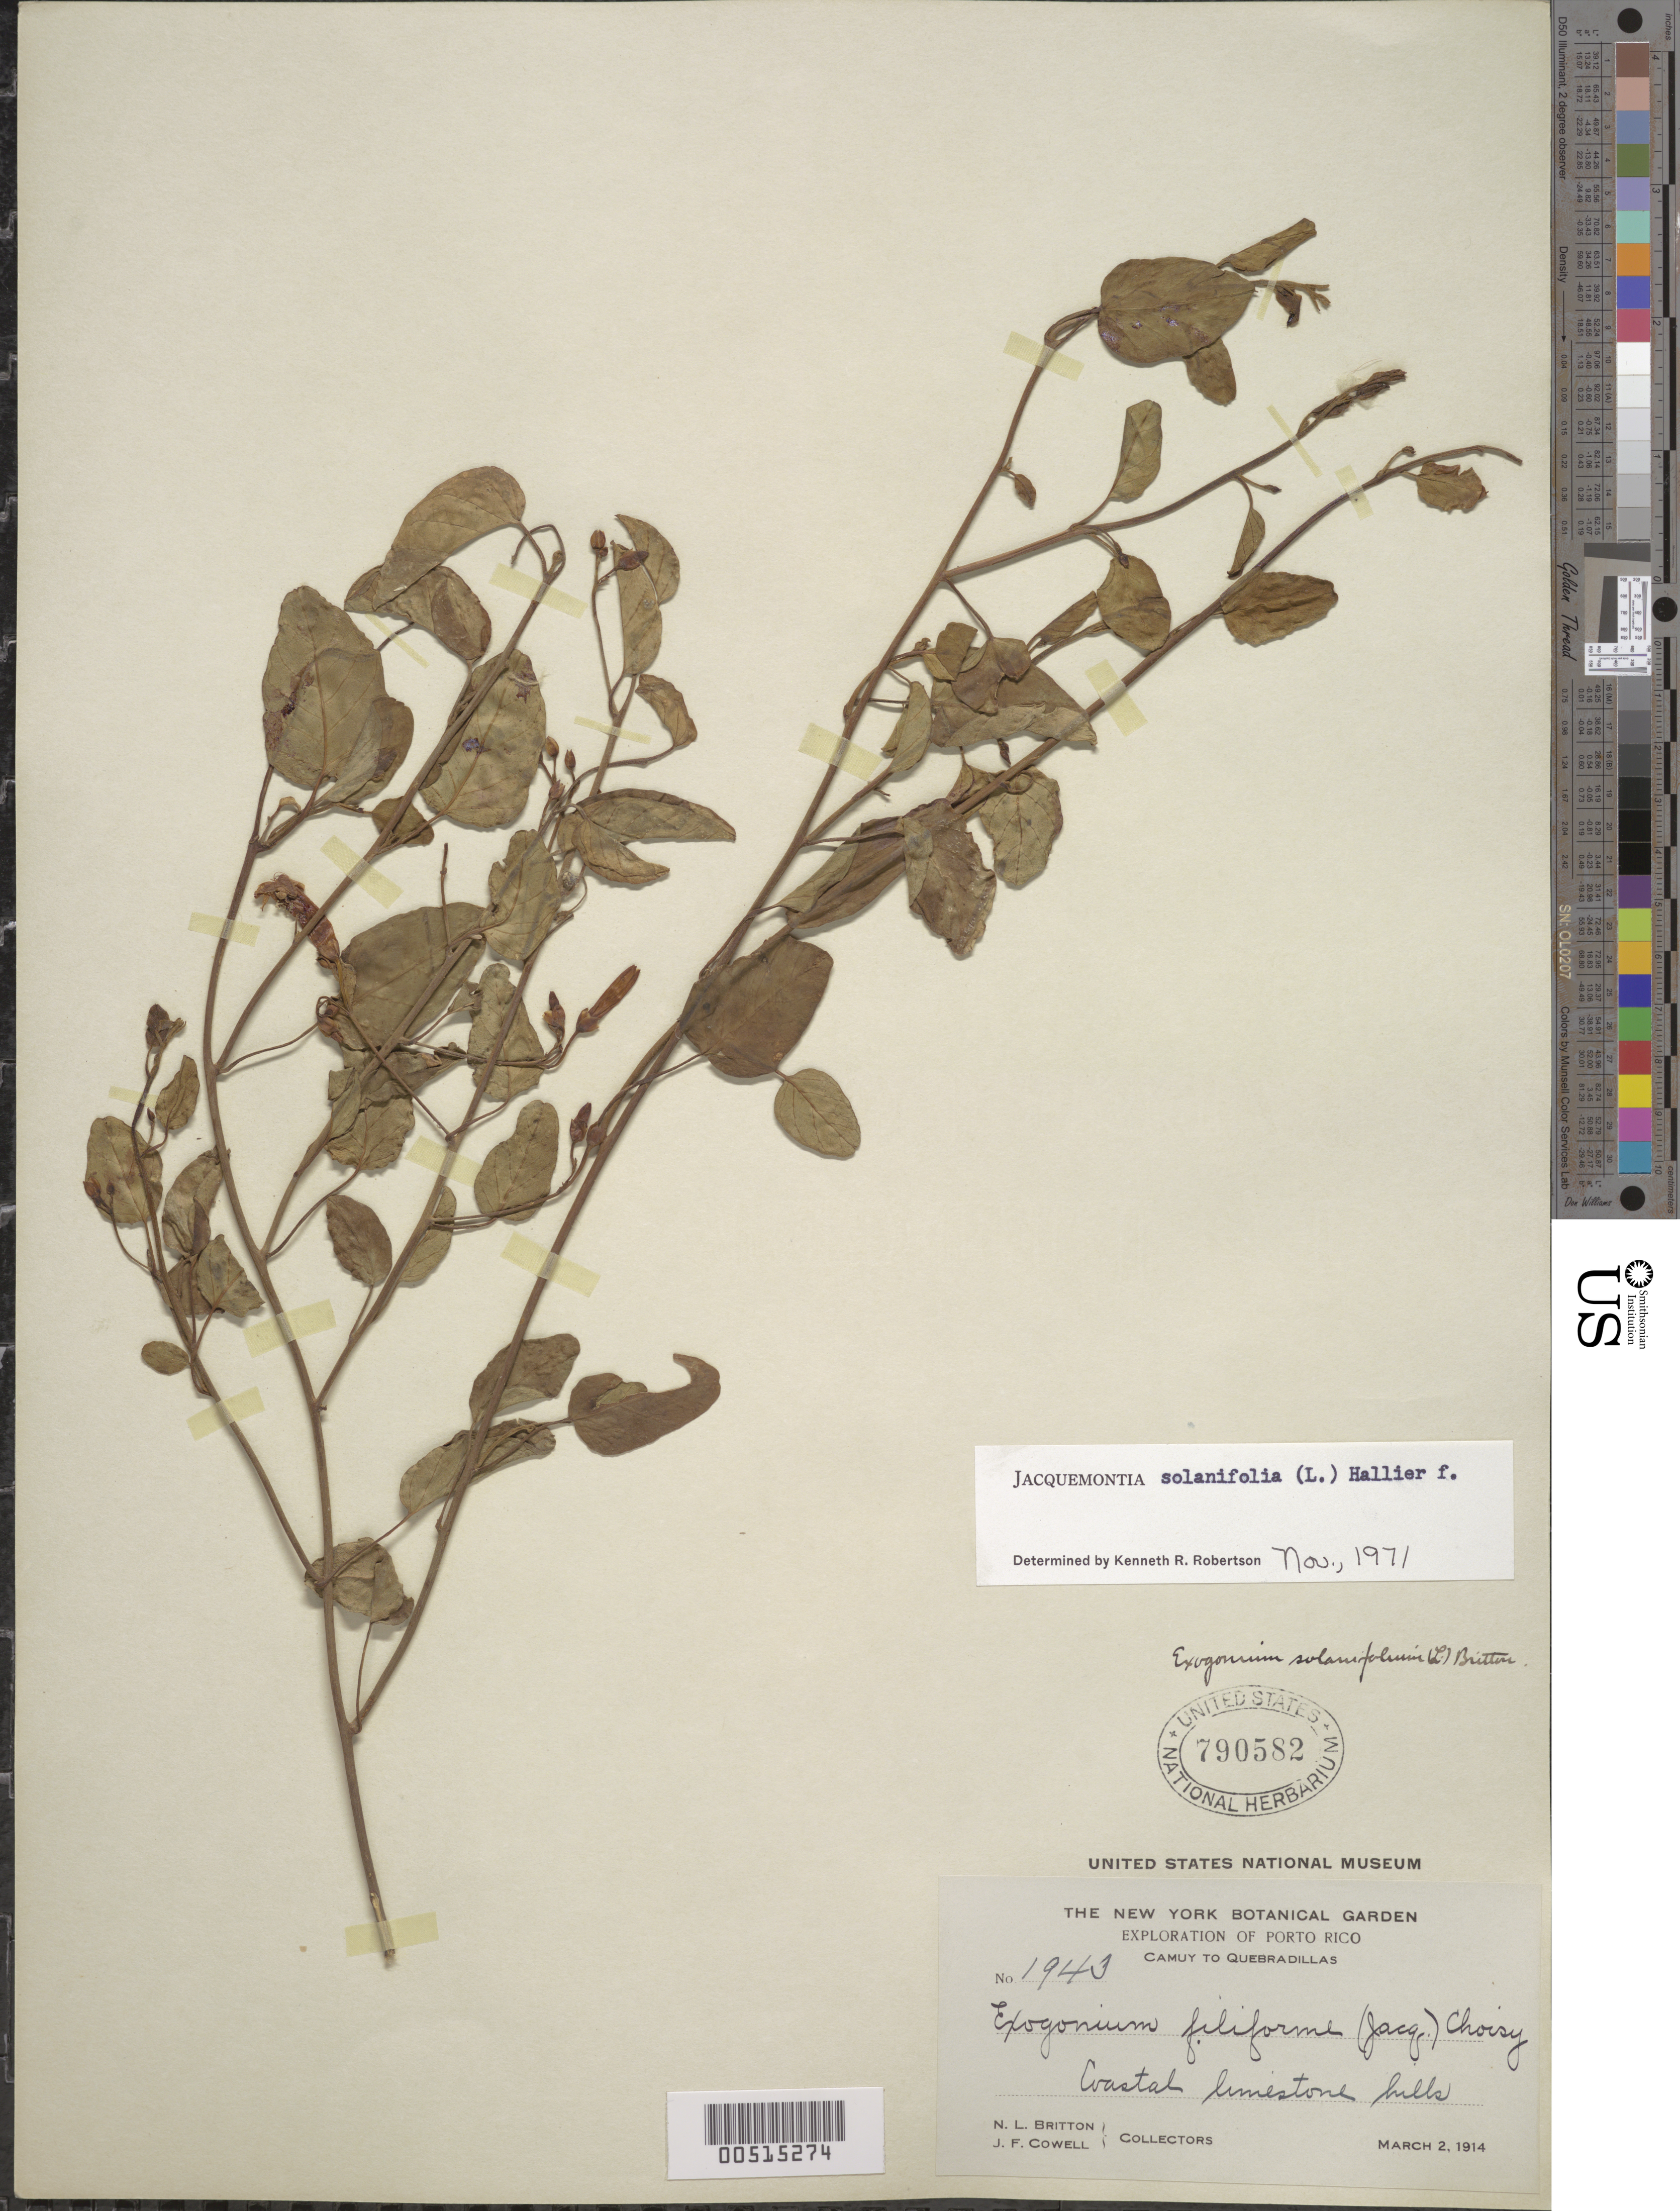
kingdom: Plantae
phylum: Tracheophyta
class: Magnoliopsida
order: Solanales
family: Convolvulaceae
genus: Jacquemontia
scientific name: Jacquemontia solanifolia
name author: (L.) Hallier f.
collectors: N. Britton & J. F. Cowell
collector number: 1943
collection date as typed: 02 Mar 1914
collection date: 1914-03-02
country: Puerto Rico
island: Greater Antilles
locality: Camuy to Quebradillas. Coastal limestone hills.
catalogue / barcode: US 790582